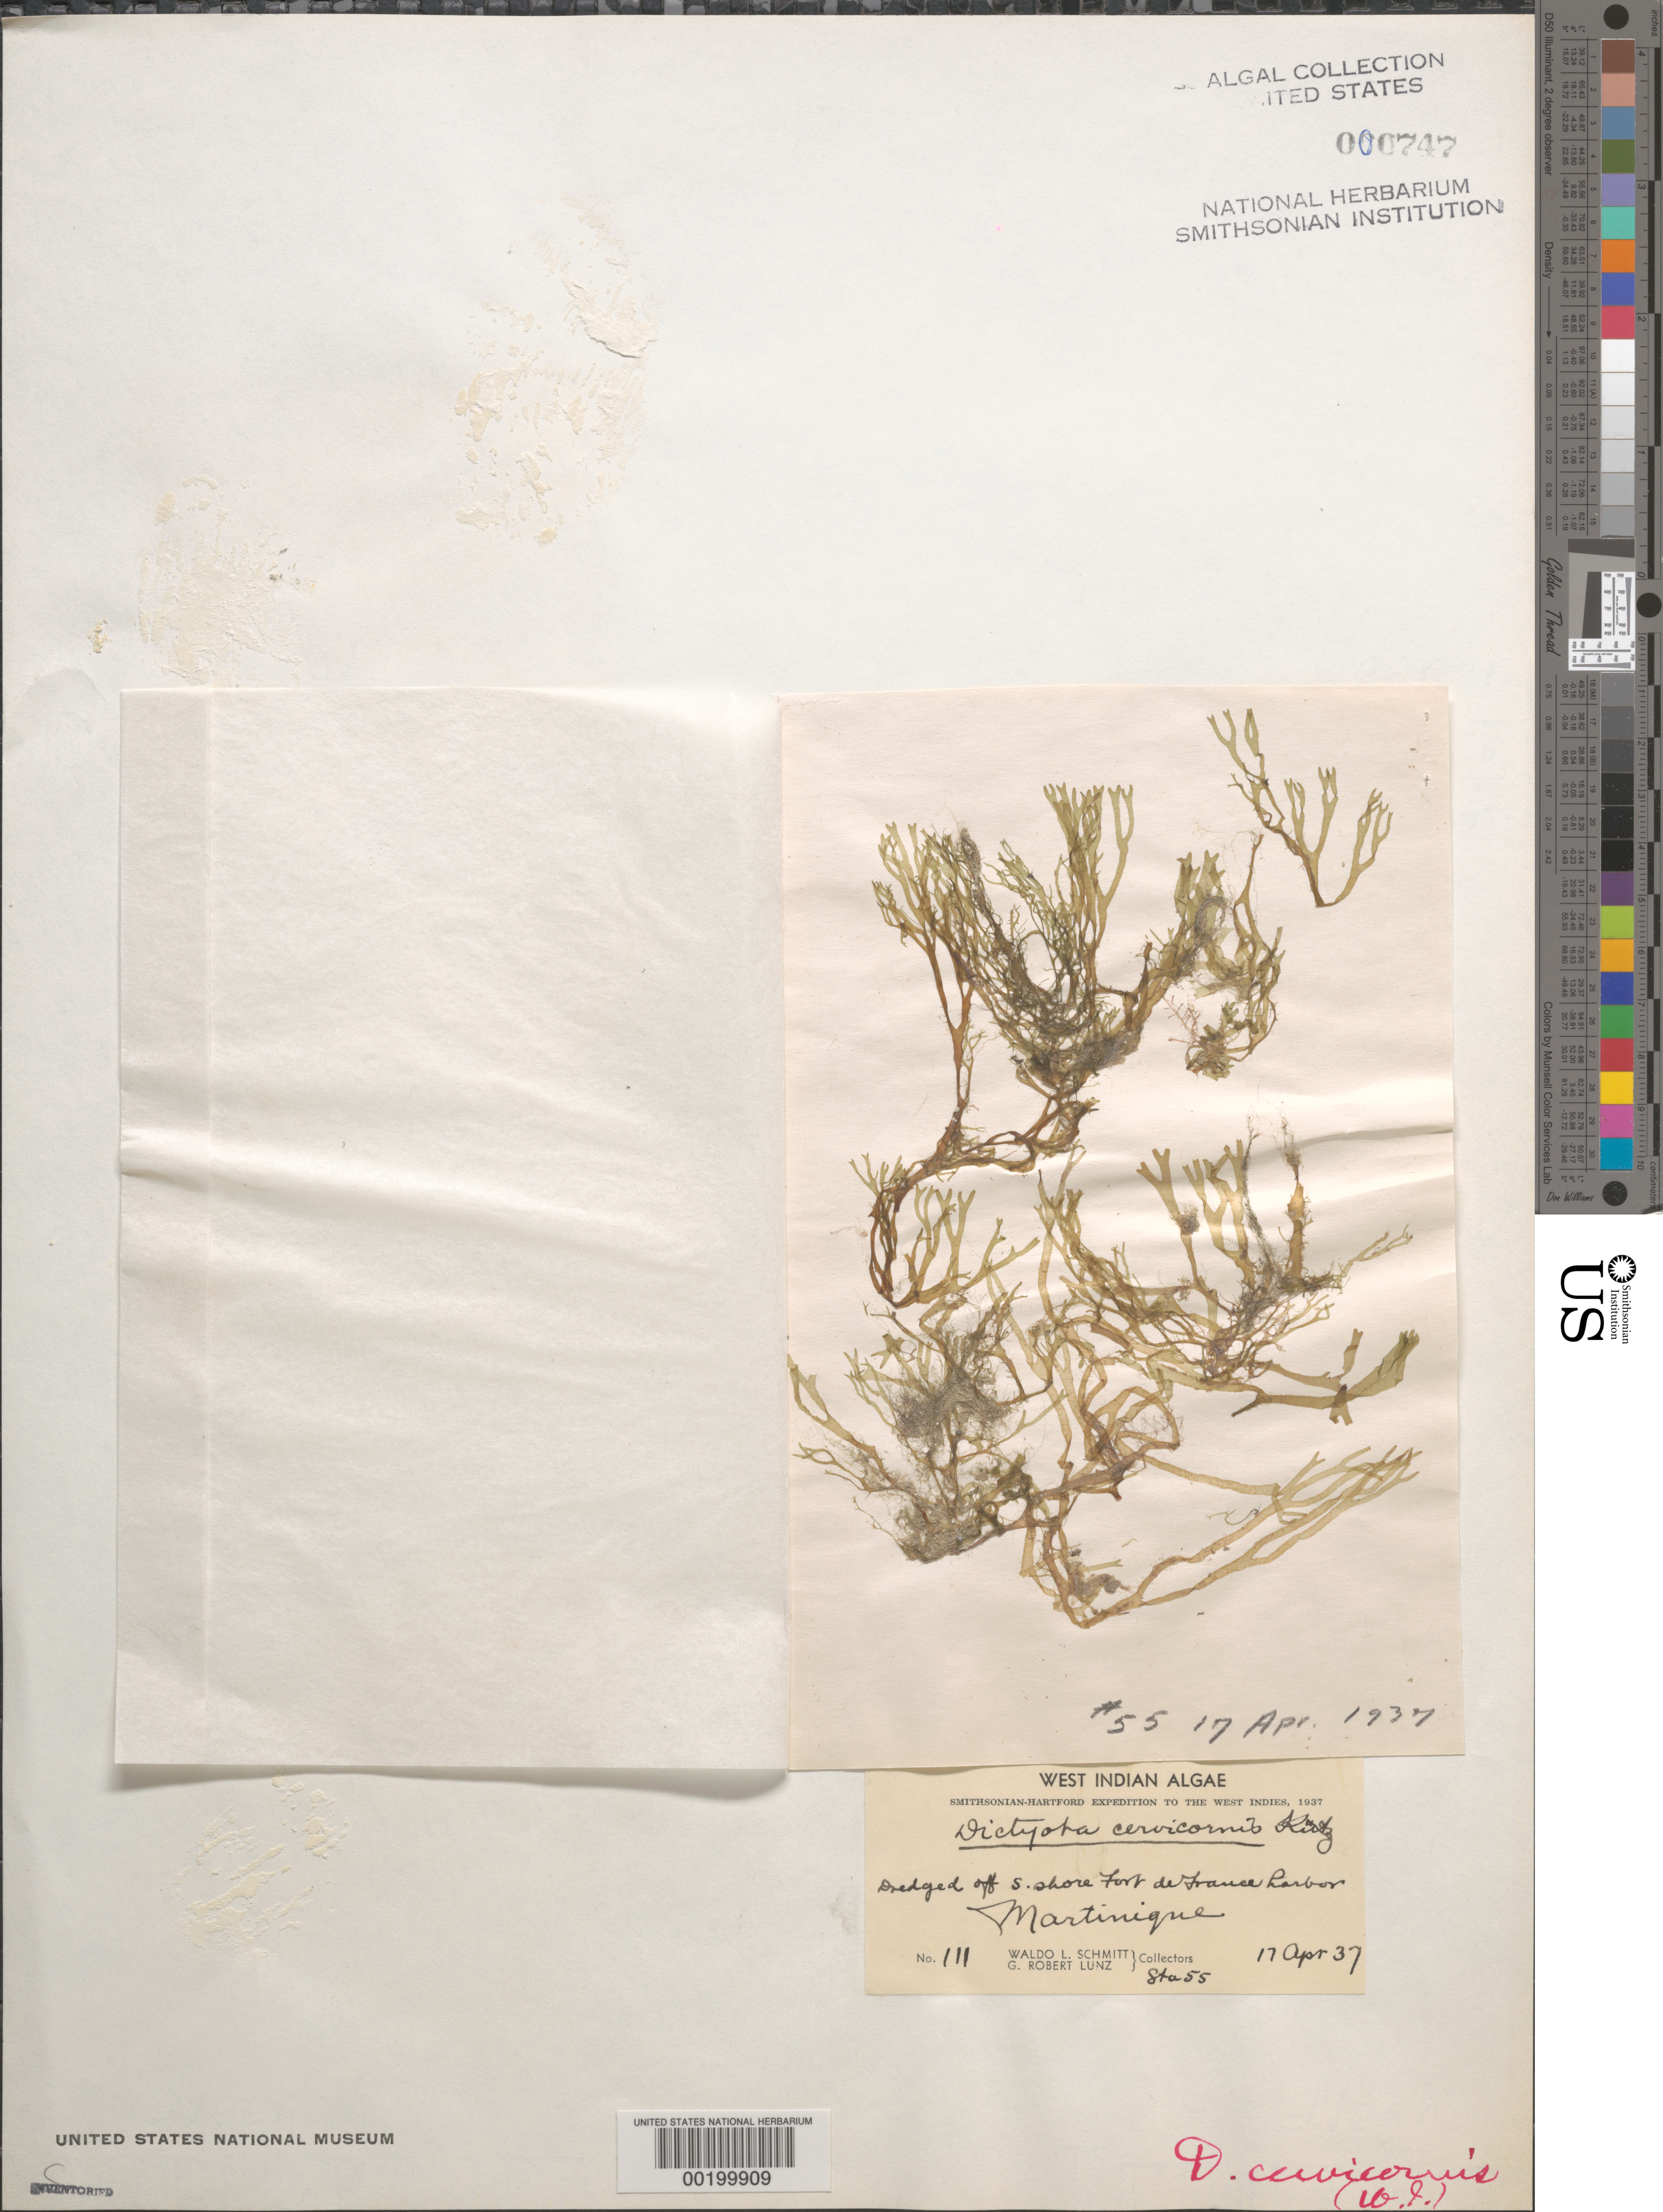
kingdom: Chromista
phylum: Ochrophyta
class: Phaeophyceae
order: Dictyotales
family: Dictyotaceae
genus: Dictyota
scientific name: Dictyota cervicornis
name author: Kütz.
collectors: W. L. Schmitt & G. Lunz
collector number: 111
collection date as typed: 17 Apr 1937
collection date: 1937-04-17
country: Martinique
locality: Fort de France Harbor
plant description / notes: Smithsonian-Hartford Expedition to the West Indies, 1937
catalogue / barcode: US 747